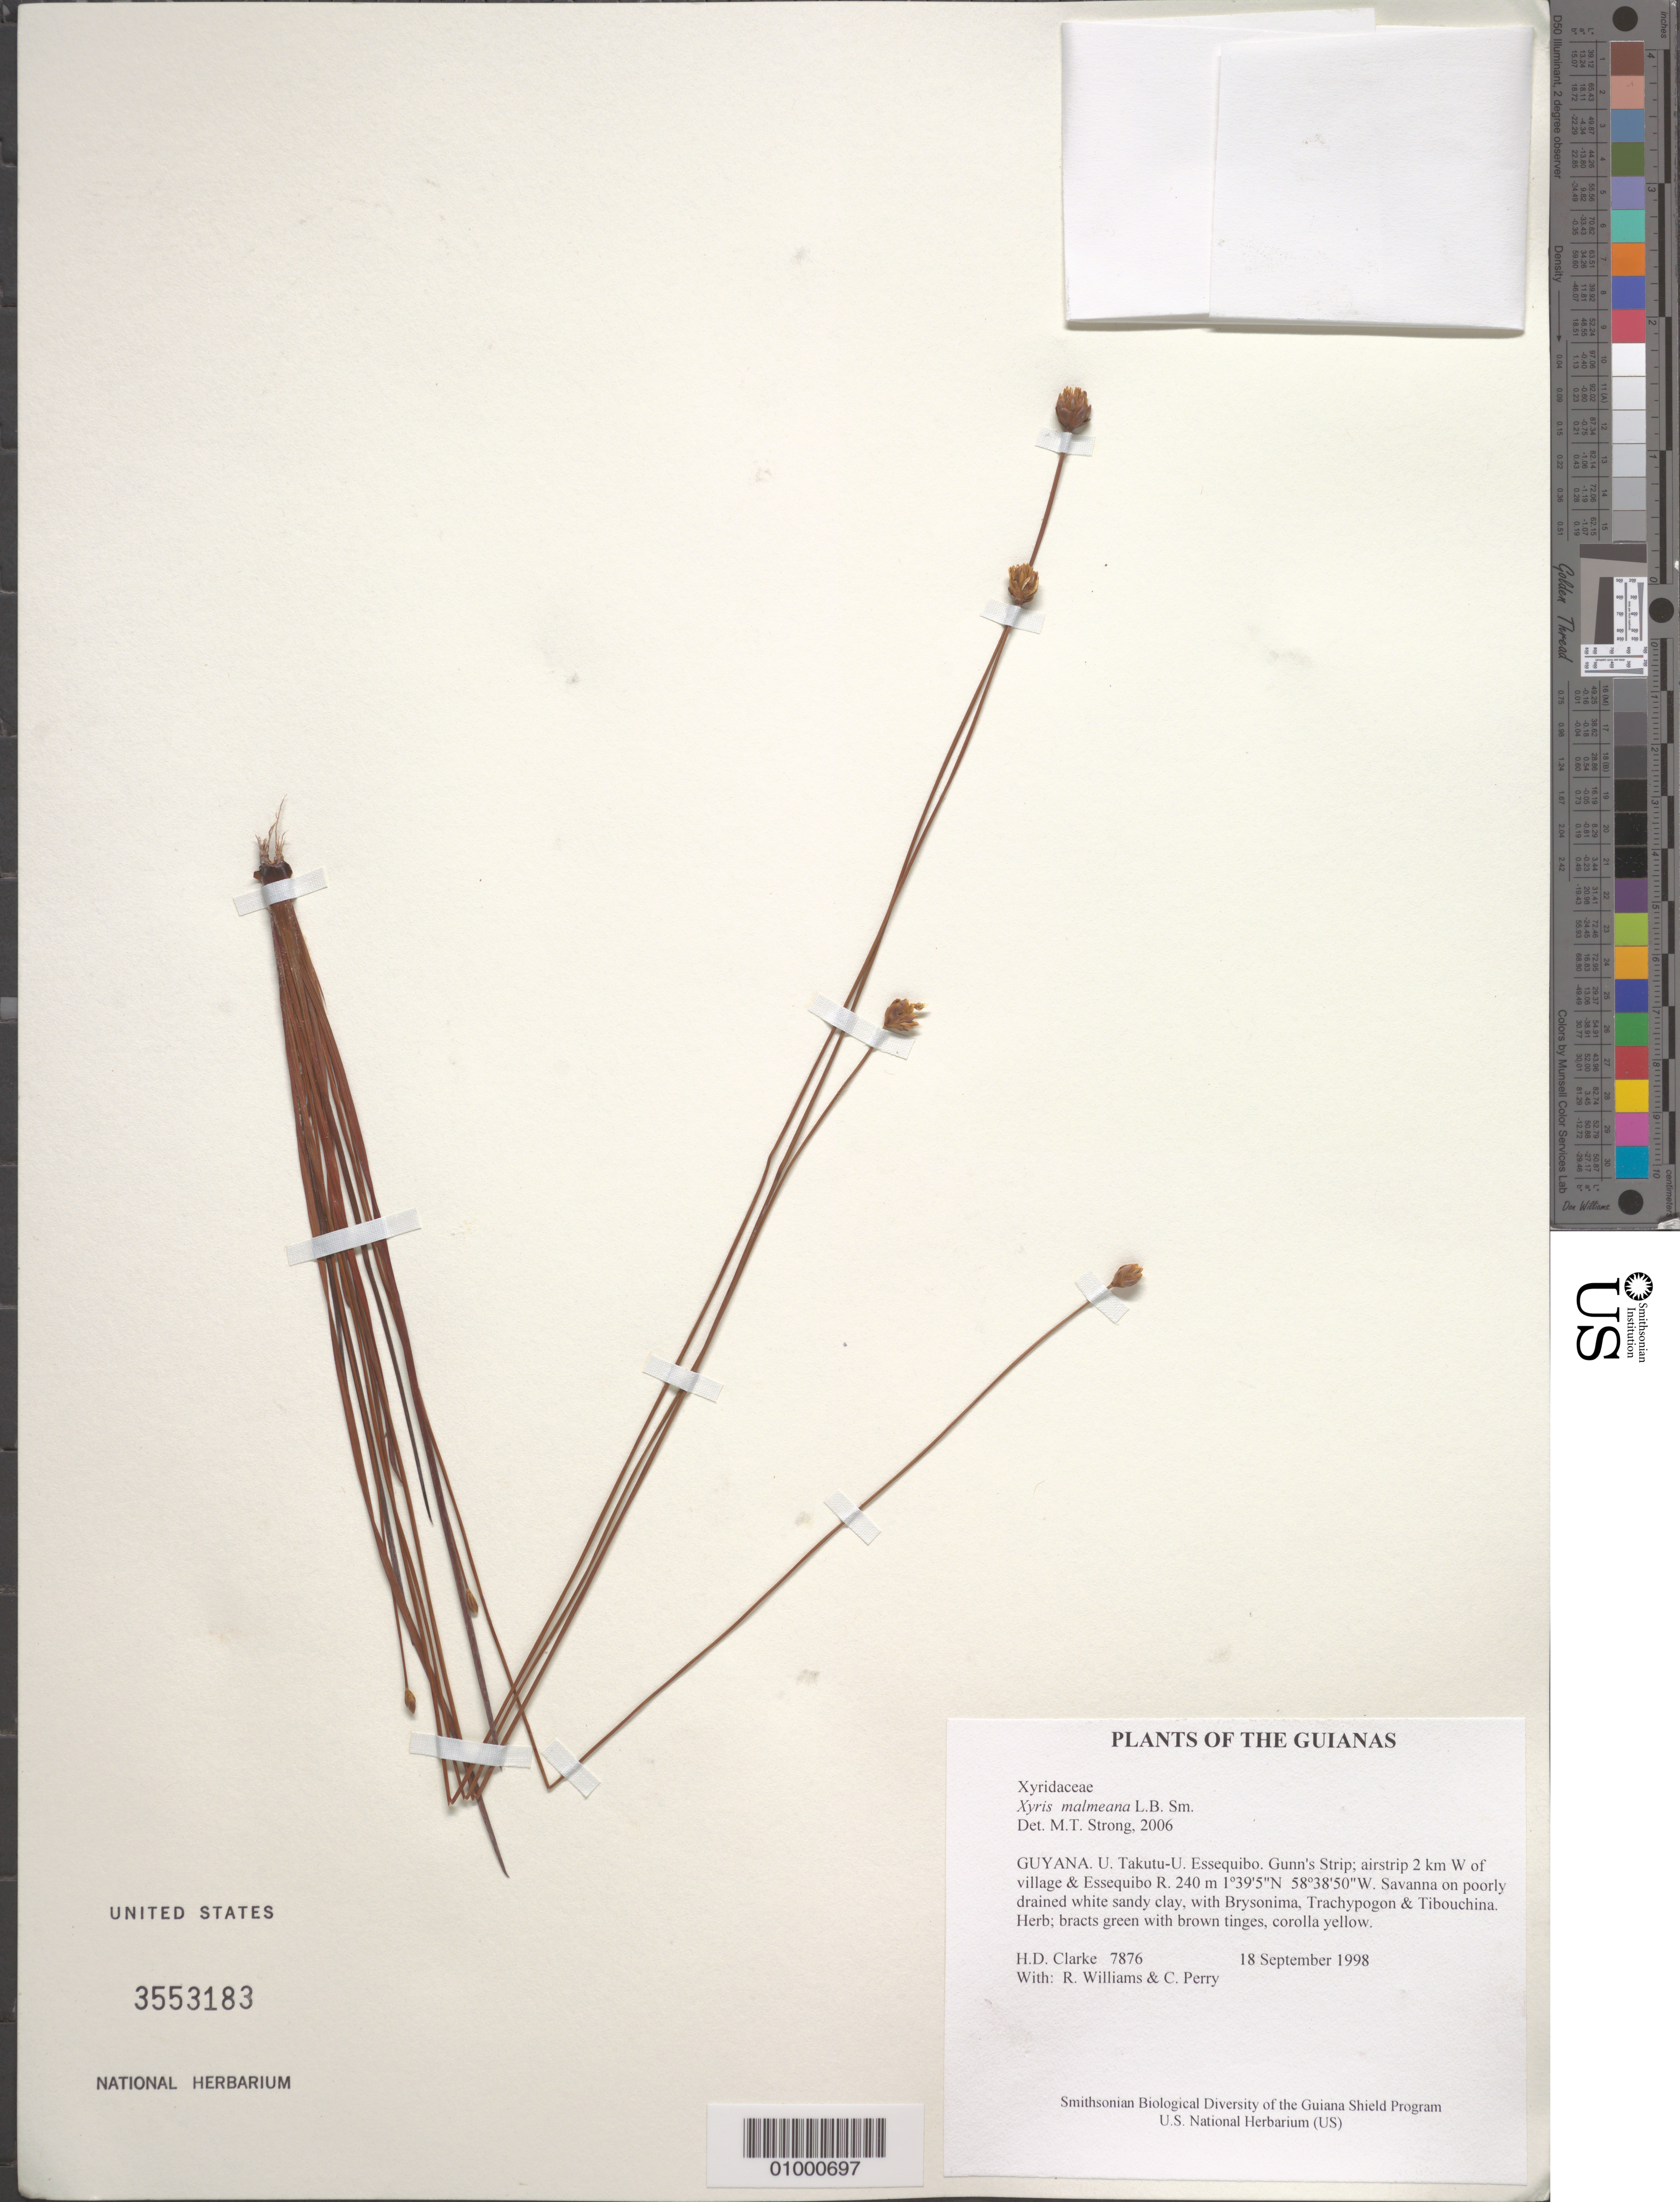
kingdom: Plantae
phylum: Tracheophyta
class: Liliopsida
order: Poales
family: Xyridaceae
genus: Xyris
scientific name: Xyris malmeana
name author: L.B. Sm.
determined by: Strong, M. T., (US), Smithsonian Institution - National Museum of Natural History (UNITED STATES)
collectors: H. D. Clarke, R. Williams & C. Perry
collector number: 7876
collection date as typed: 18 September 1998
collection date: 1998-09-18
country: Guyana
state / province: U. Takutu-U. Essequibo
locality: Gunn's Strip; airstrip 2 km W of village & Essequibo R.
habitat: Savanna on poorly drained white sandy clay, with Brysonima, Trachypogon & Tibouchina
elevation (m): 240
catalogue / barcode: US 3553183